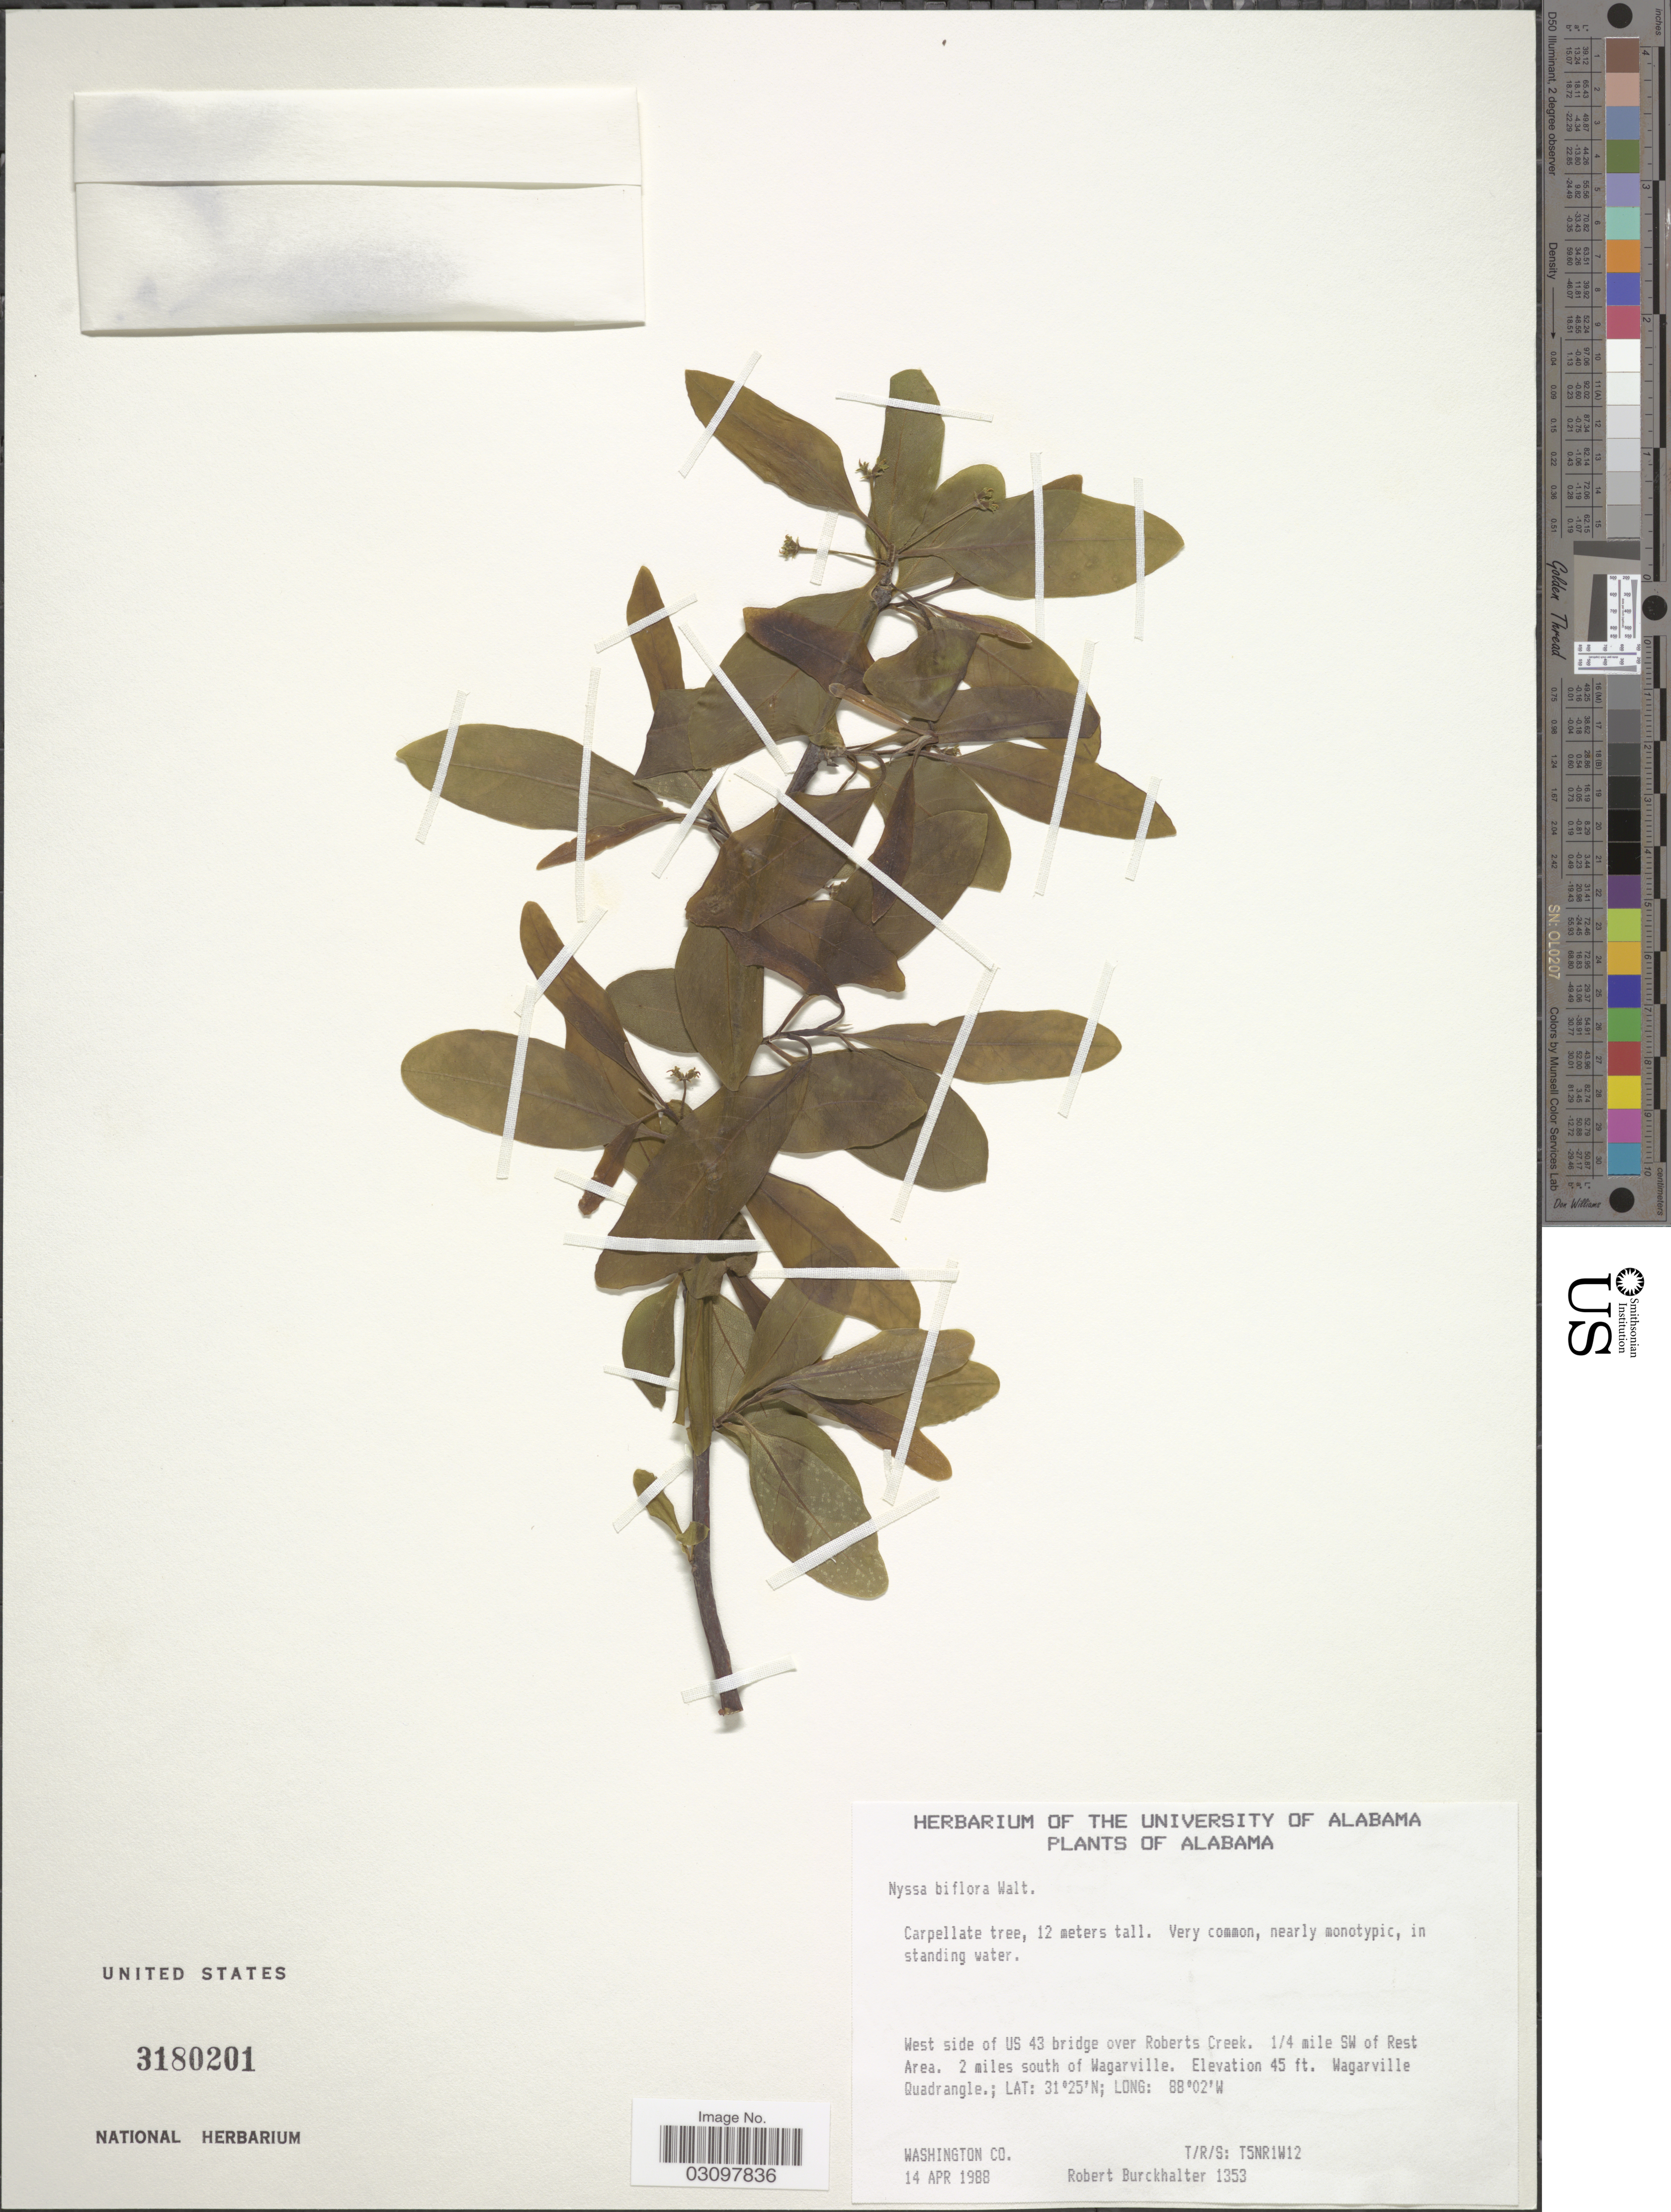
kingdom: Plantae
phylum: Tracheophyta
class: Magnoliopsida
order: Cornales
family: Nyssaceae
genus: Nyssa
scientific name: Nyssa biflora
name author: Walter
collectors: R. Burckhalter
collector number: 1353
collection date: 1988-04-14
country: United States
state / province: Alabama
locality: West side of US 43 bridge over Roberts Creek. ¼ mile SW of Rest Area. 2 miles south of Wagarville. Wagarville Quadrangle. Washington Co. T/R/S: T5NR1W12.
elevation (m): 14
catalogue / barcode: US 3180201